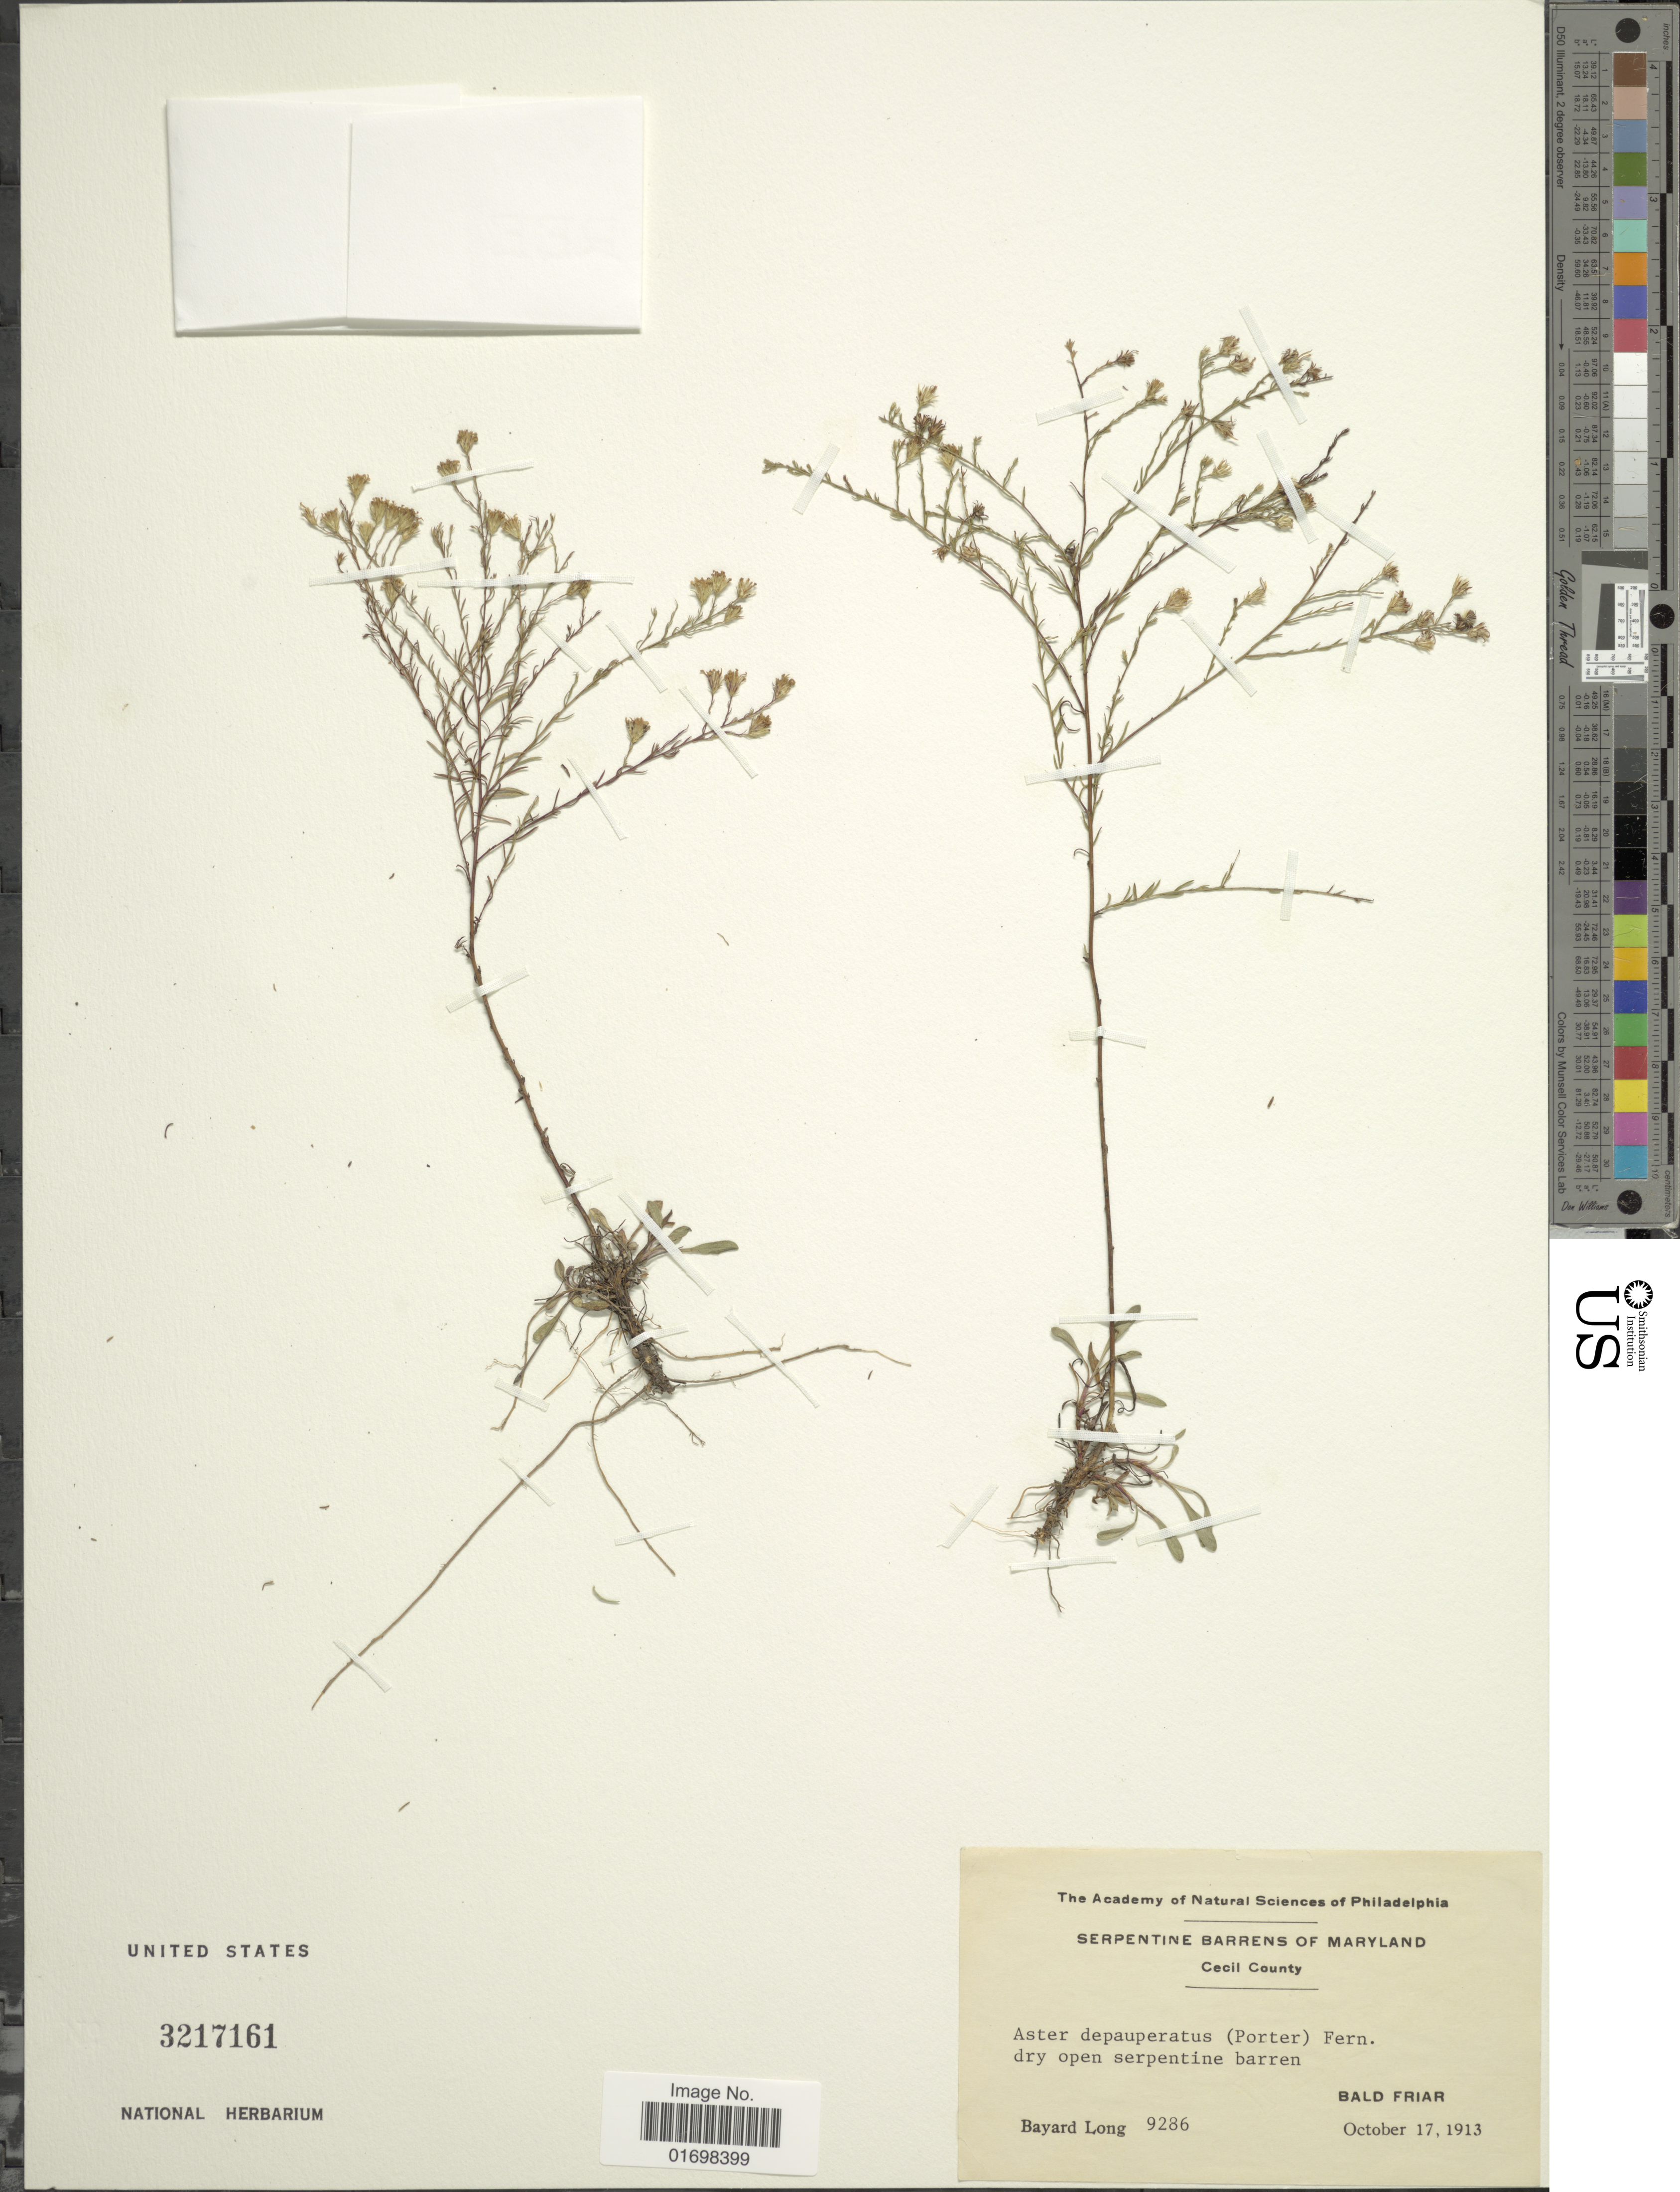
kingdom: Plantae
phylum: Tracheophyta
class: Magnoliopsida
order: Asterales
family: Asteraceae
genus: Symphyotrichum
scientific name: Symphyotrichum depauperatum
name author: (Fernald) G.L. Nesom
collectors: B. Long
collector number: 9286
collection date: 1913-10-17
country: United States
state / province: Maryland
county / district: Cecil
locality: Cecil County. Bald Friar.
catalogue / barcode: US 3217161